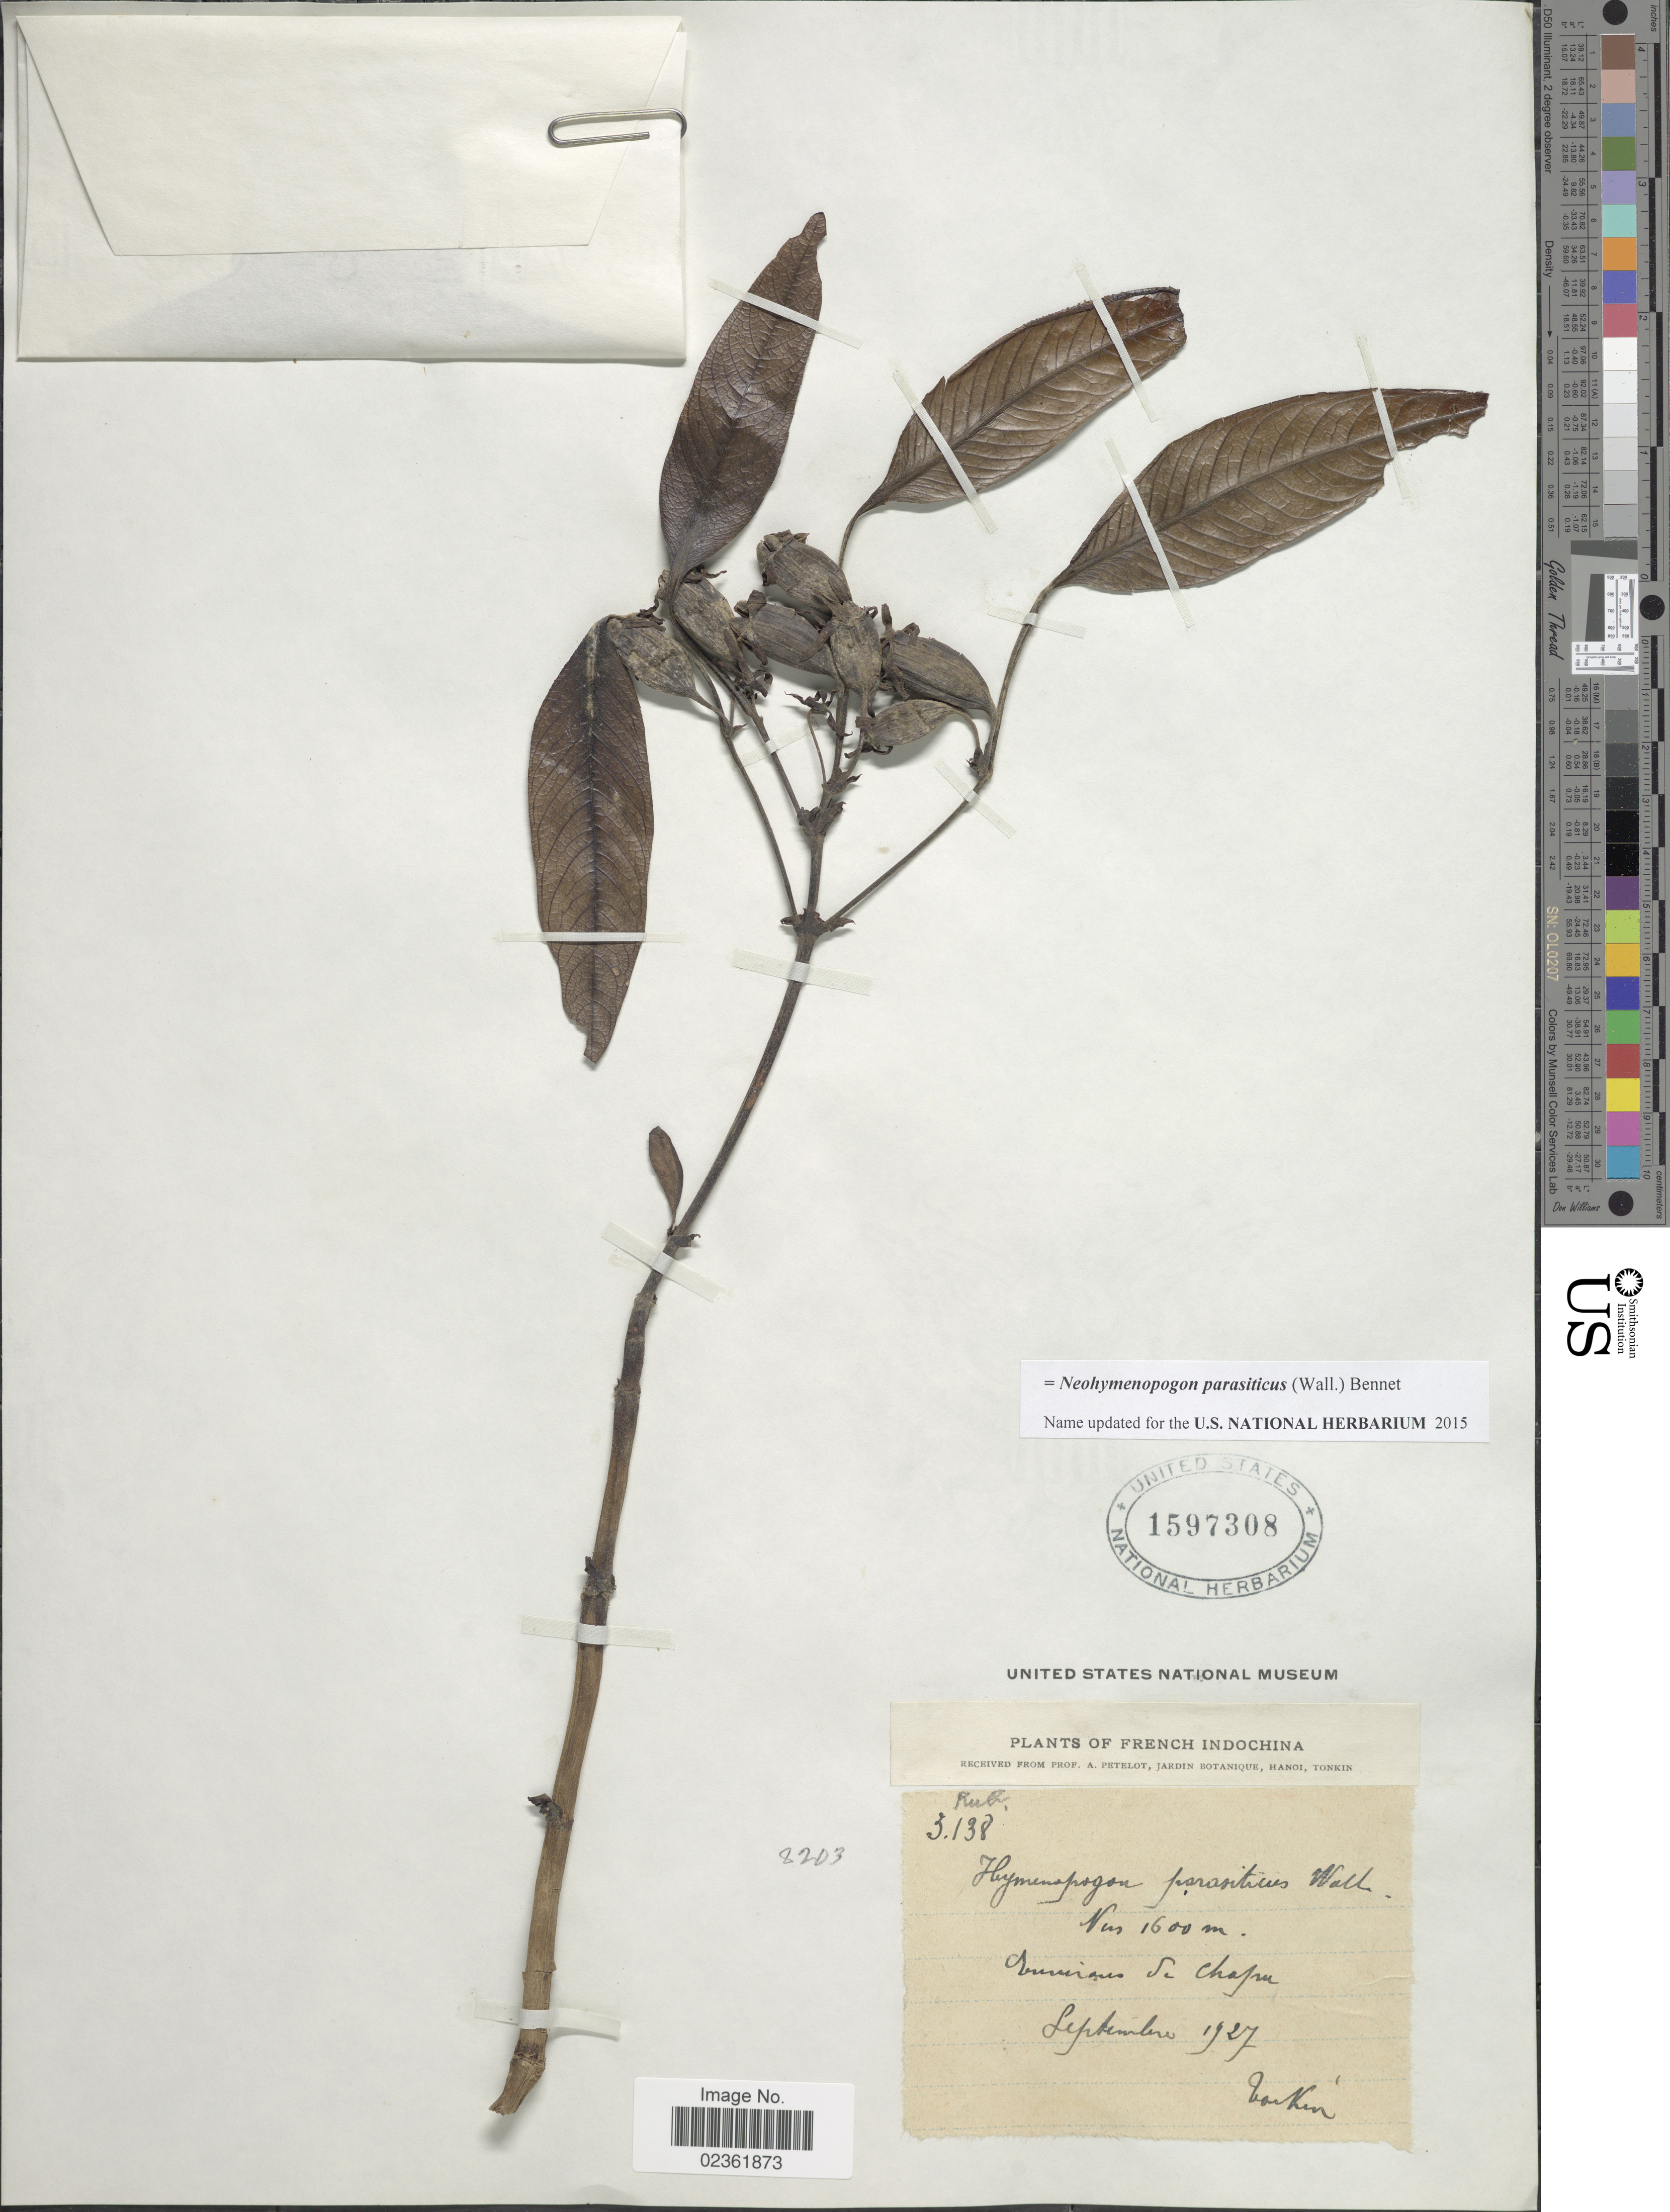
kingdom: Plantae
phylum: Tracheophyta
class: Magnoliopsida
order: Gentianales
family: Rubiaceae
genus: Neohymenopogon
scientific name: Neohymenopogon parasiticus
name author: (Wall.) Bennet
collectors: ex herb. Jardin Botanique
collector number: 3138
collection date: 1927-09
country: Vietnam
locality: French Indochina, Tonkin, Environs de Chapa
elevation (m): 1600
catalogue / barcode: US 1597308